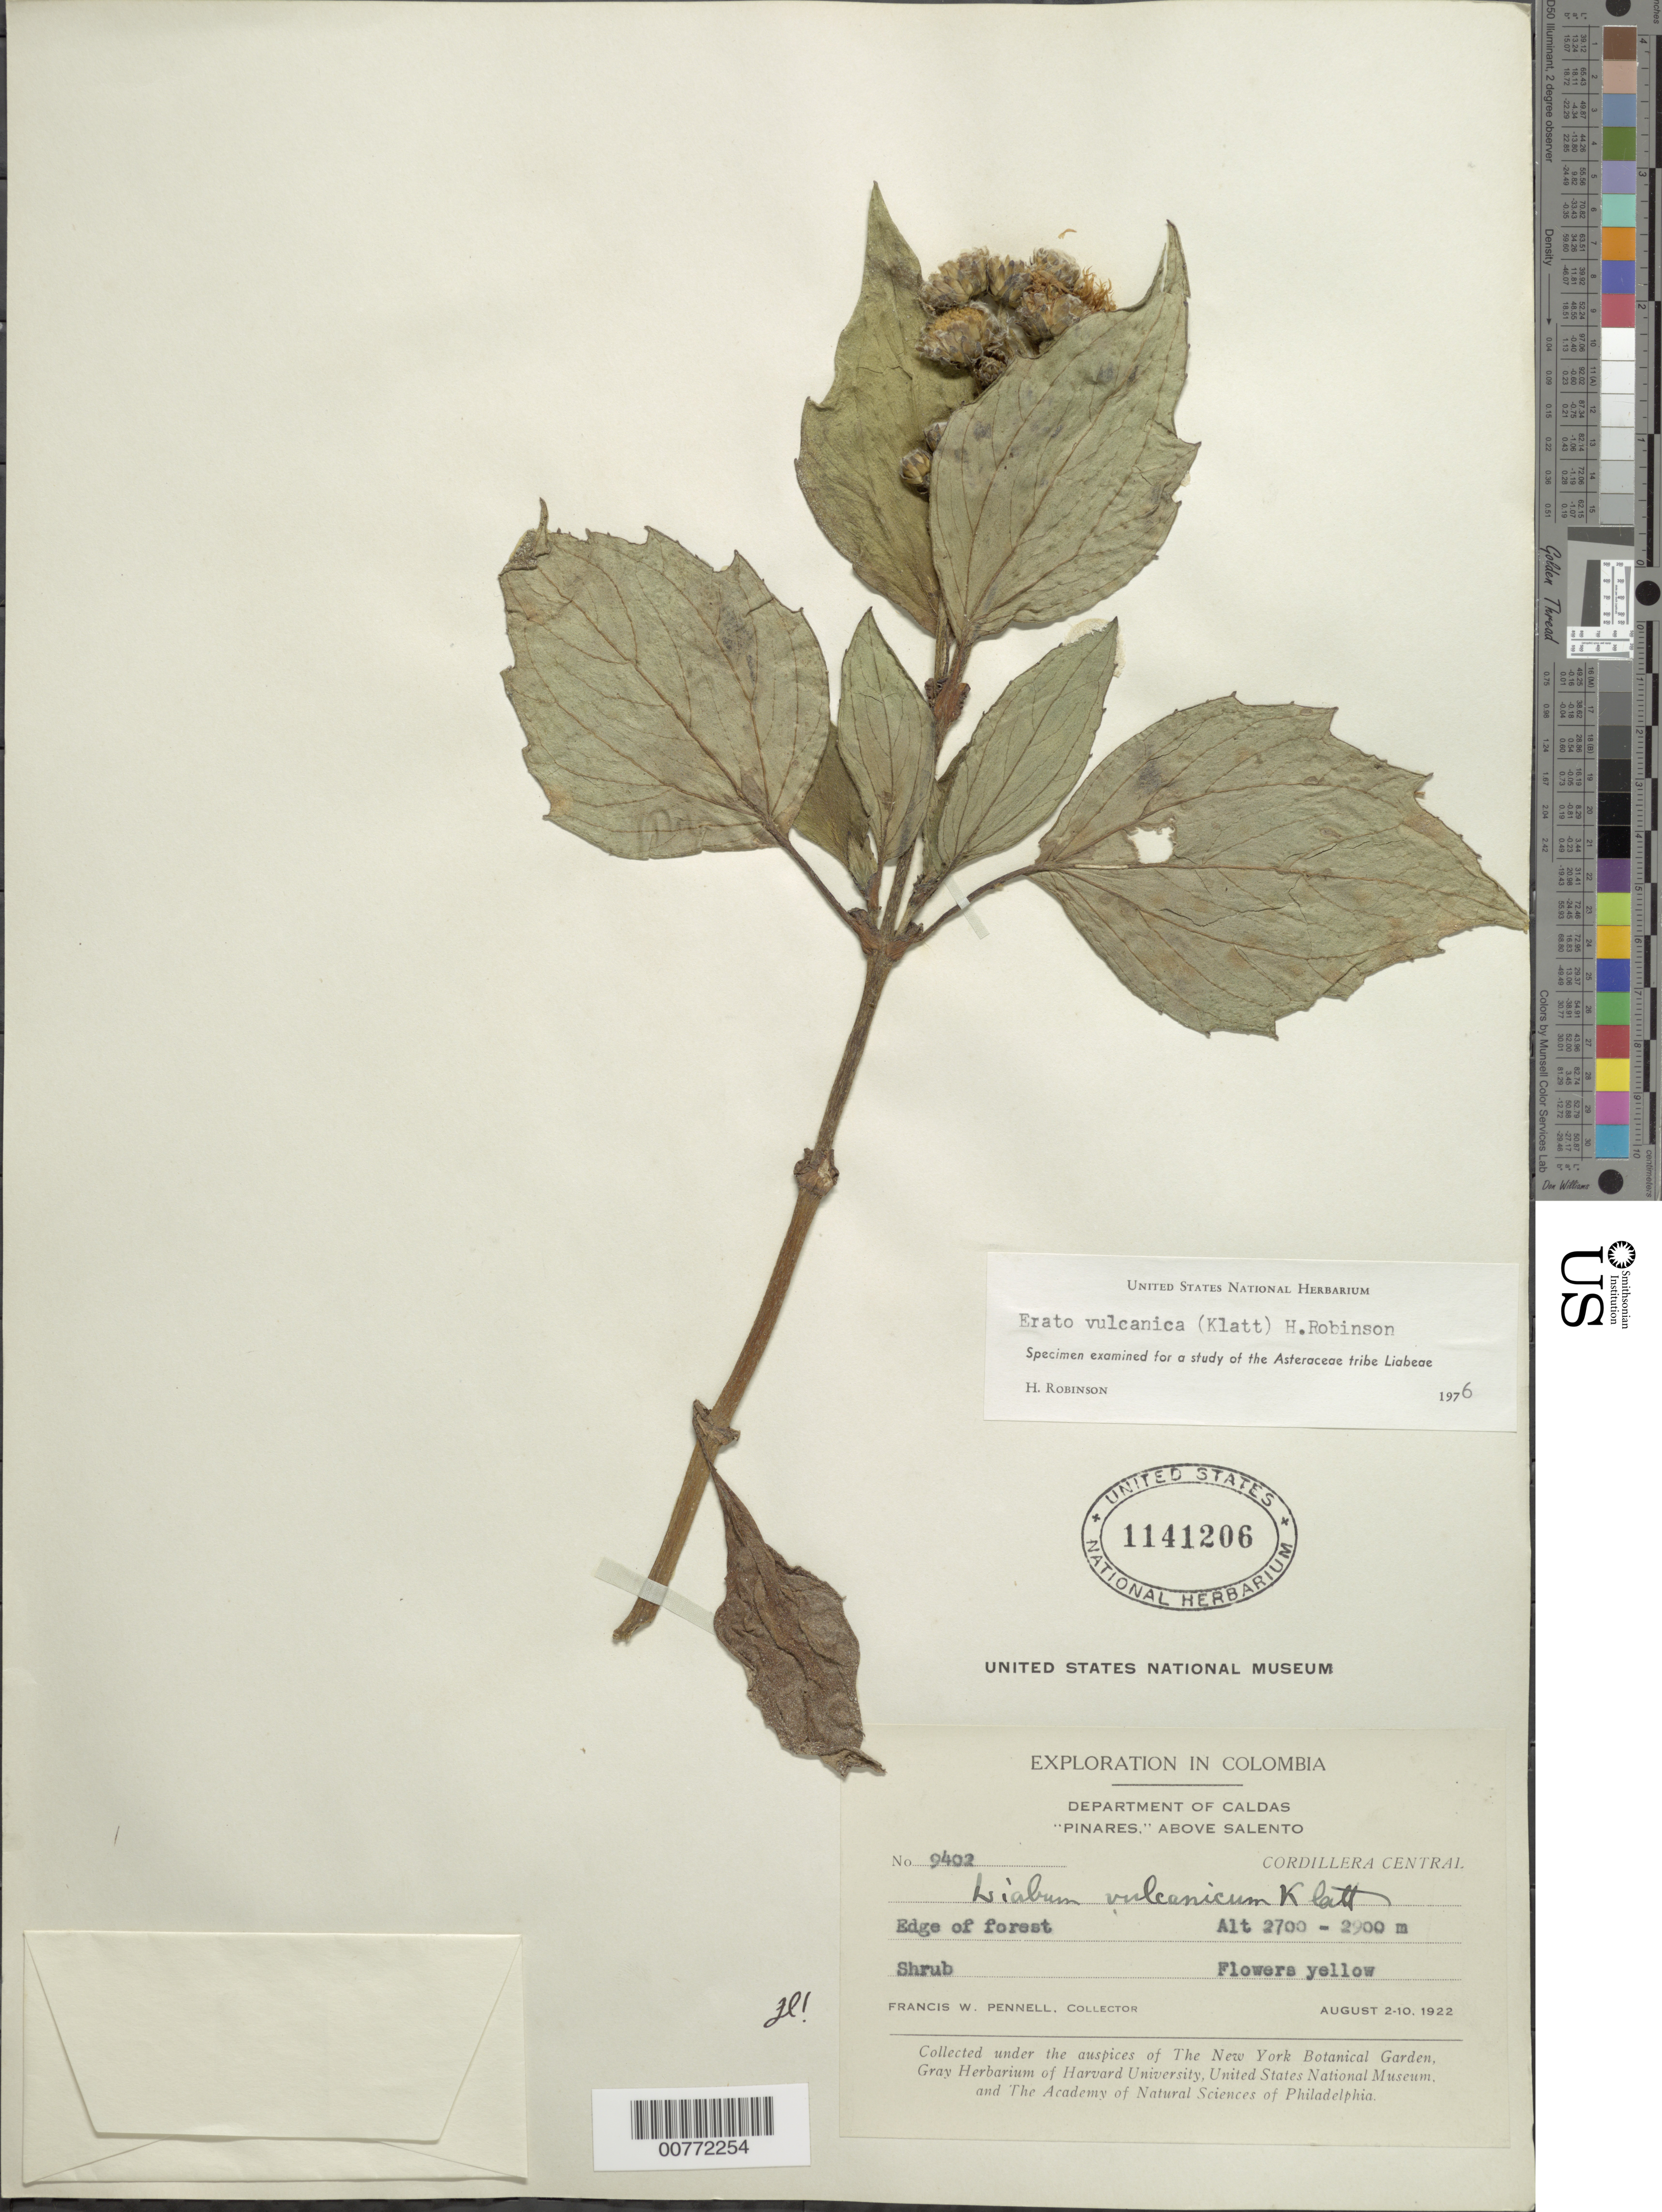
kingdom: Plantae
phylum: Tracheophyta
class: Magnoliopsida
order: Asterales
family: Asteraceae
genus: Erato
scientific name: Erato vulcanica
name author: (Klatt) H. Rob.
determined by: Robinson, Harold E., (US)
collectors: R. M. King, A. E. Guevara & E. Forero G.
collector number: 5976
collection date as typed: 16-Jul-65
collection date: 1965-07-16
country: Colombia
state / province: Caldas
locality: Manizales, ca. 21 km ESE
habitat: Open sun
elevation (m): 3100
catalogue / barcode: US 2516116